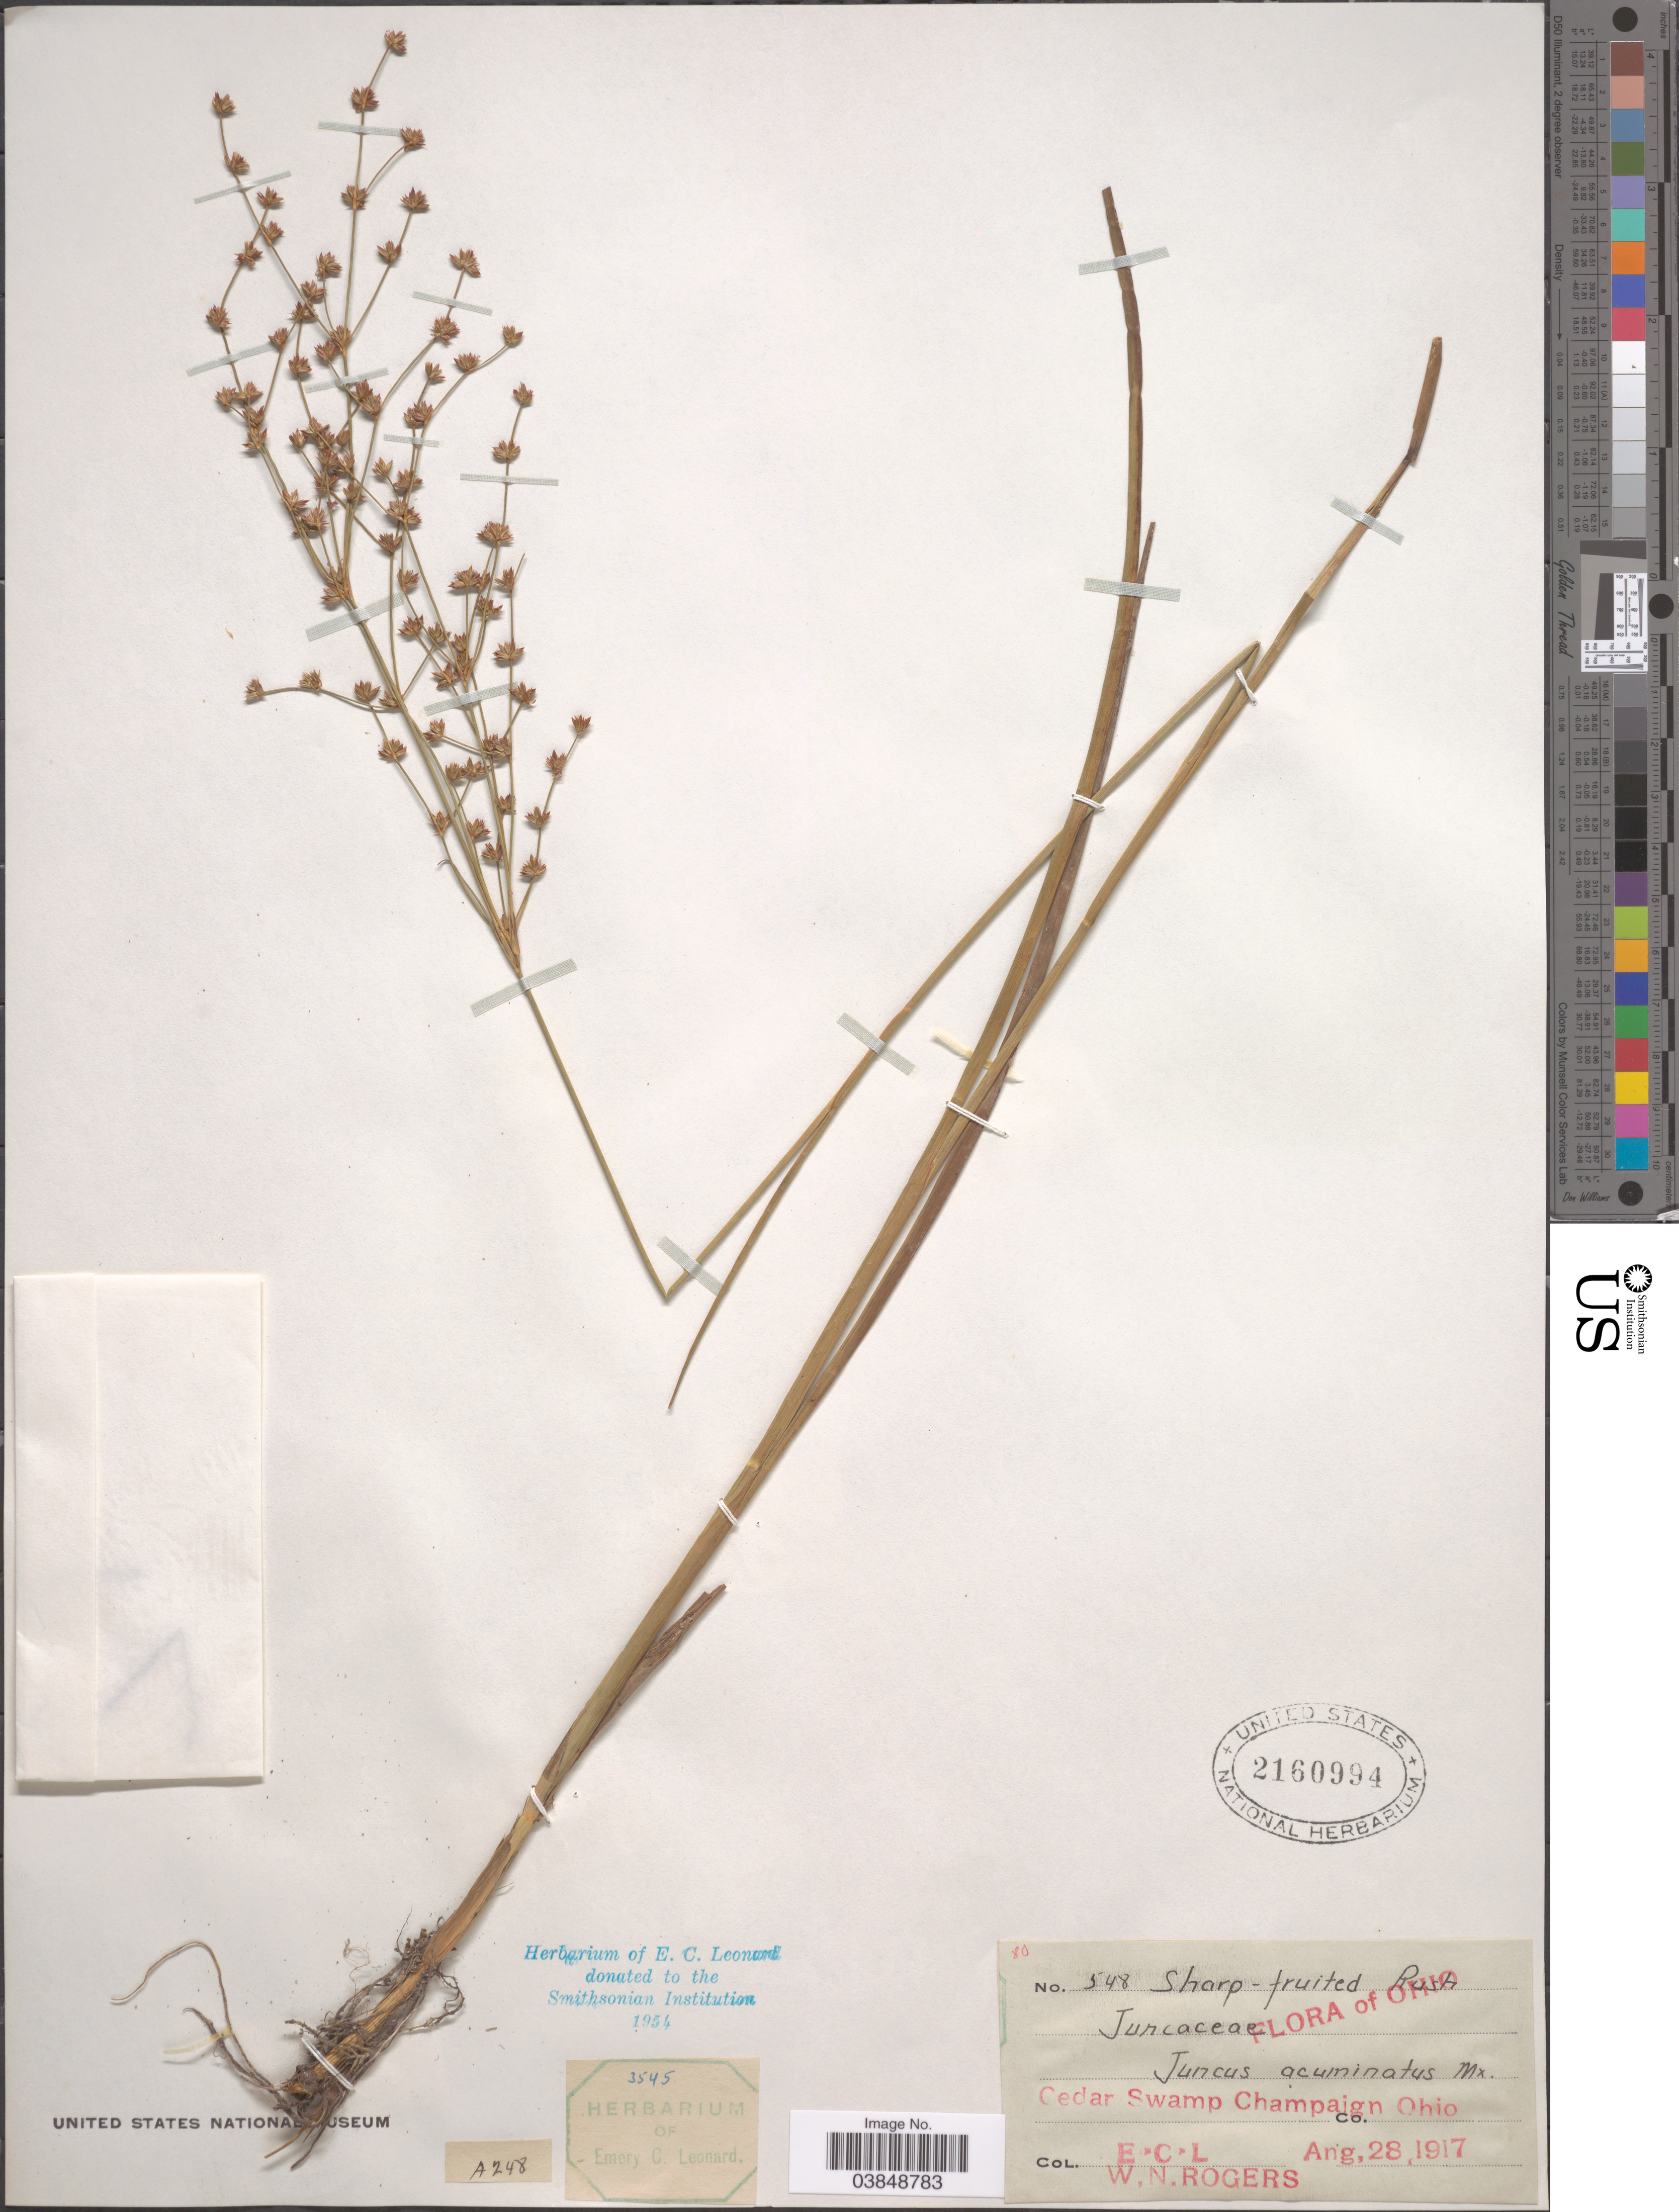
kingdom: Plantae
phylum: Tracheophyta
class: Liliopsida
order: Poales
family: Juncaceae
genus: Juncus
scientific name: Juncus acuminatus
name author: Michx.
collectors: E. C. Leonard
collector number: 548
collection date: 1917-08-28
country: United States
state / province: Ohio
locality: Cedar Swamp. Champaign Co.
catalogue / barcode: US 2160994